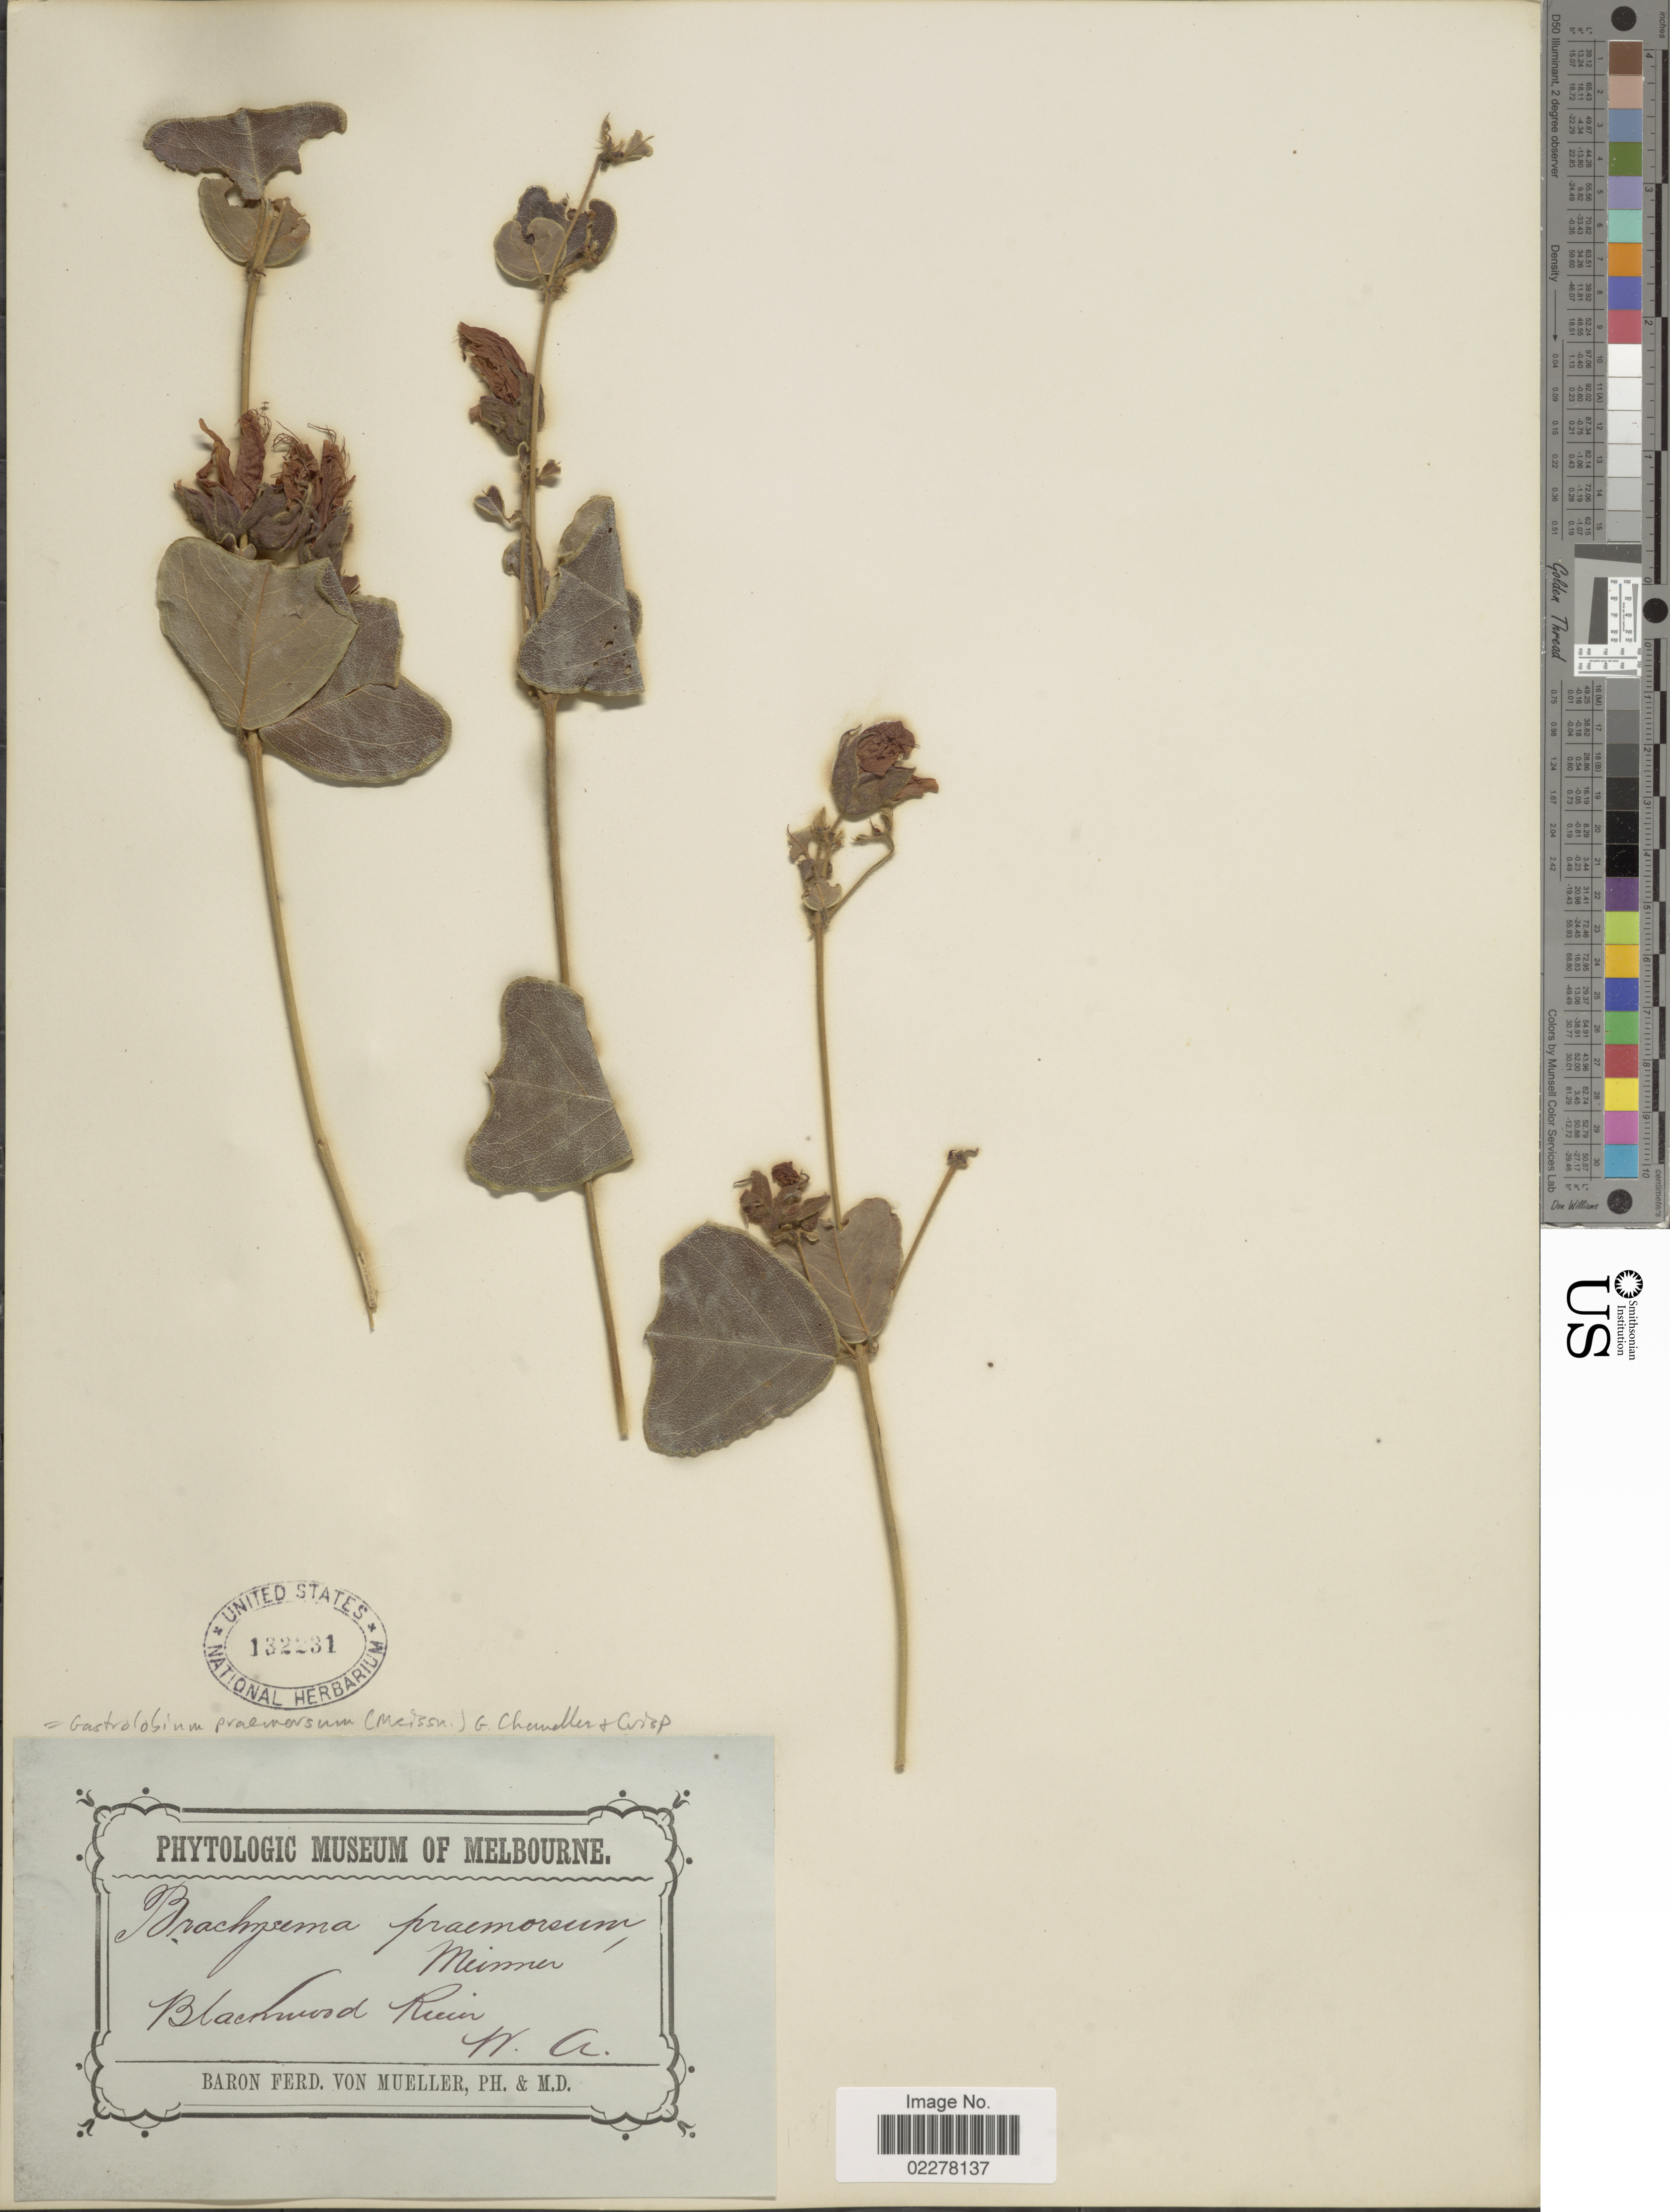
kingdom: Plantae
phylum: Tracheophyta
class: Magnoliopsida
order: Fabales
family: Fabaceae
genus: Gastrolobium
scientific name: Gastrolobium praemorsum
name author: (Meisn.) G. Chandler & Crisp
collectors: F. von Mueller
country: Australia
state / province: Western Australia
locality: Blackwood River, W.A.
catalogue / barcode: US 132231